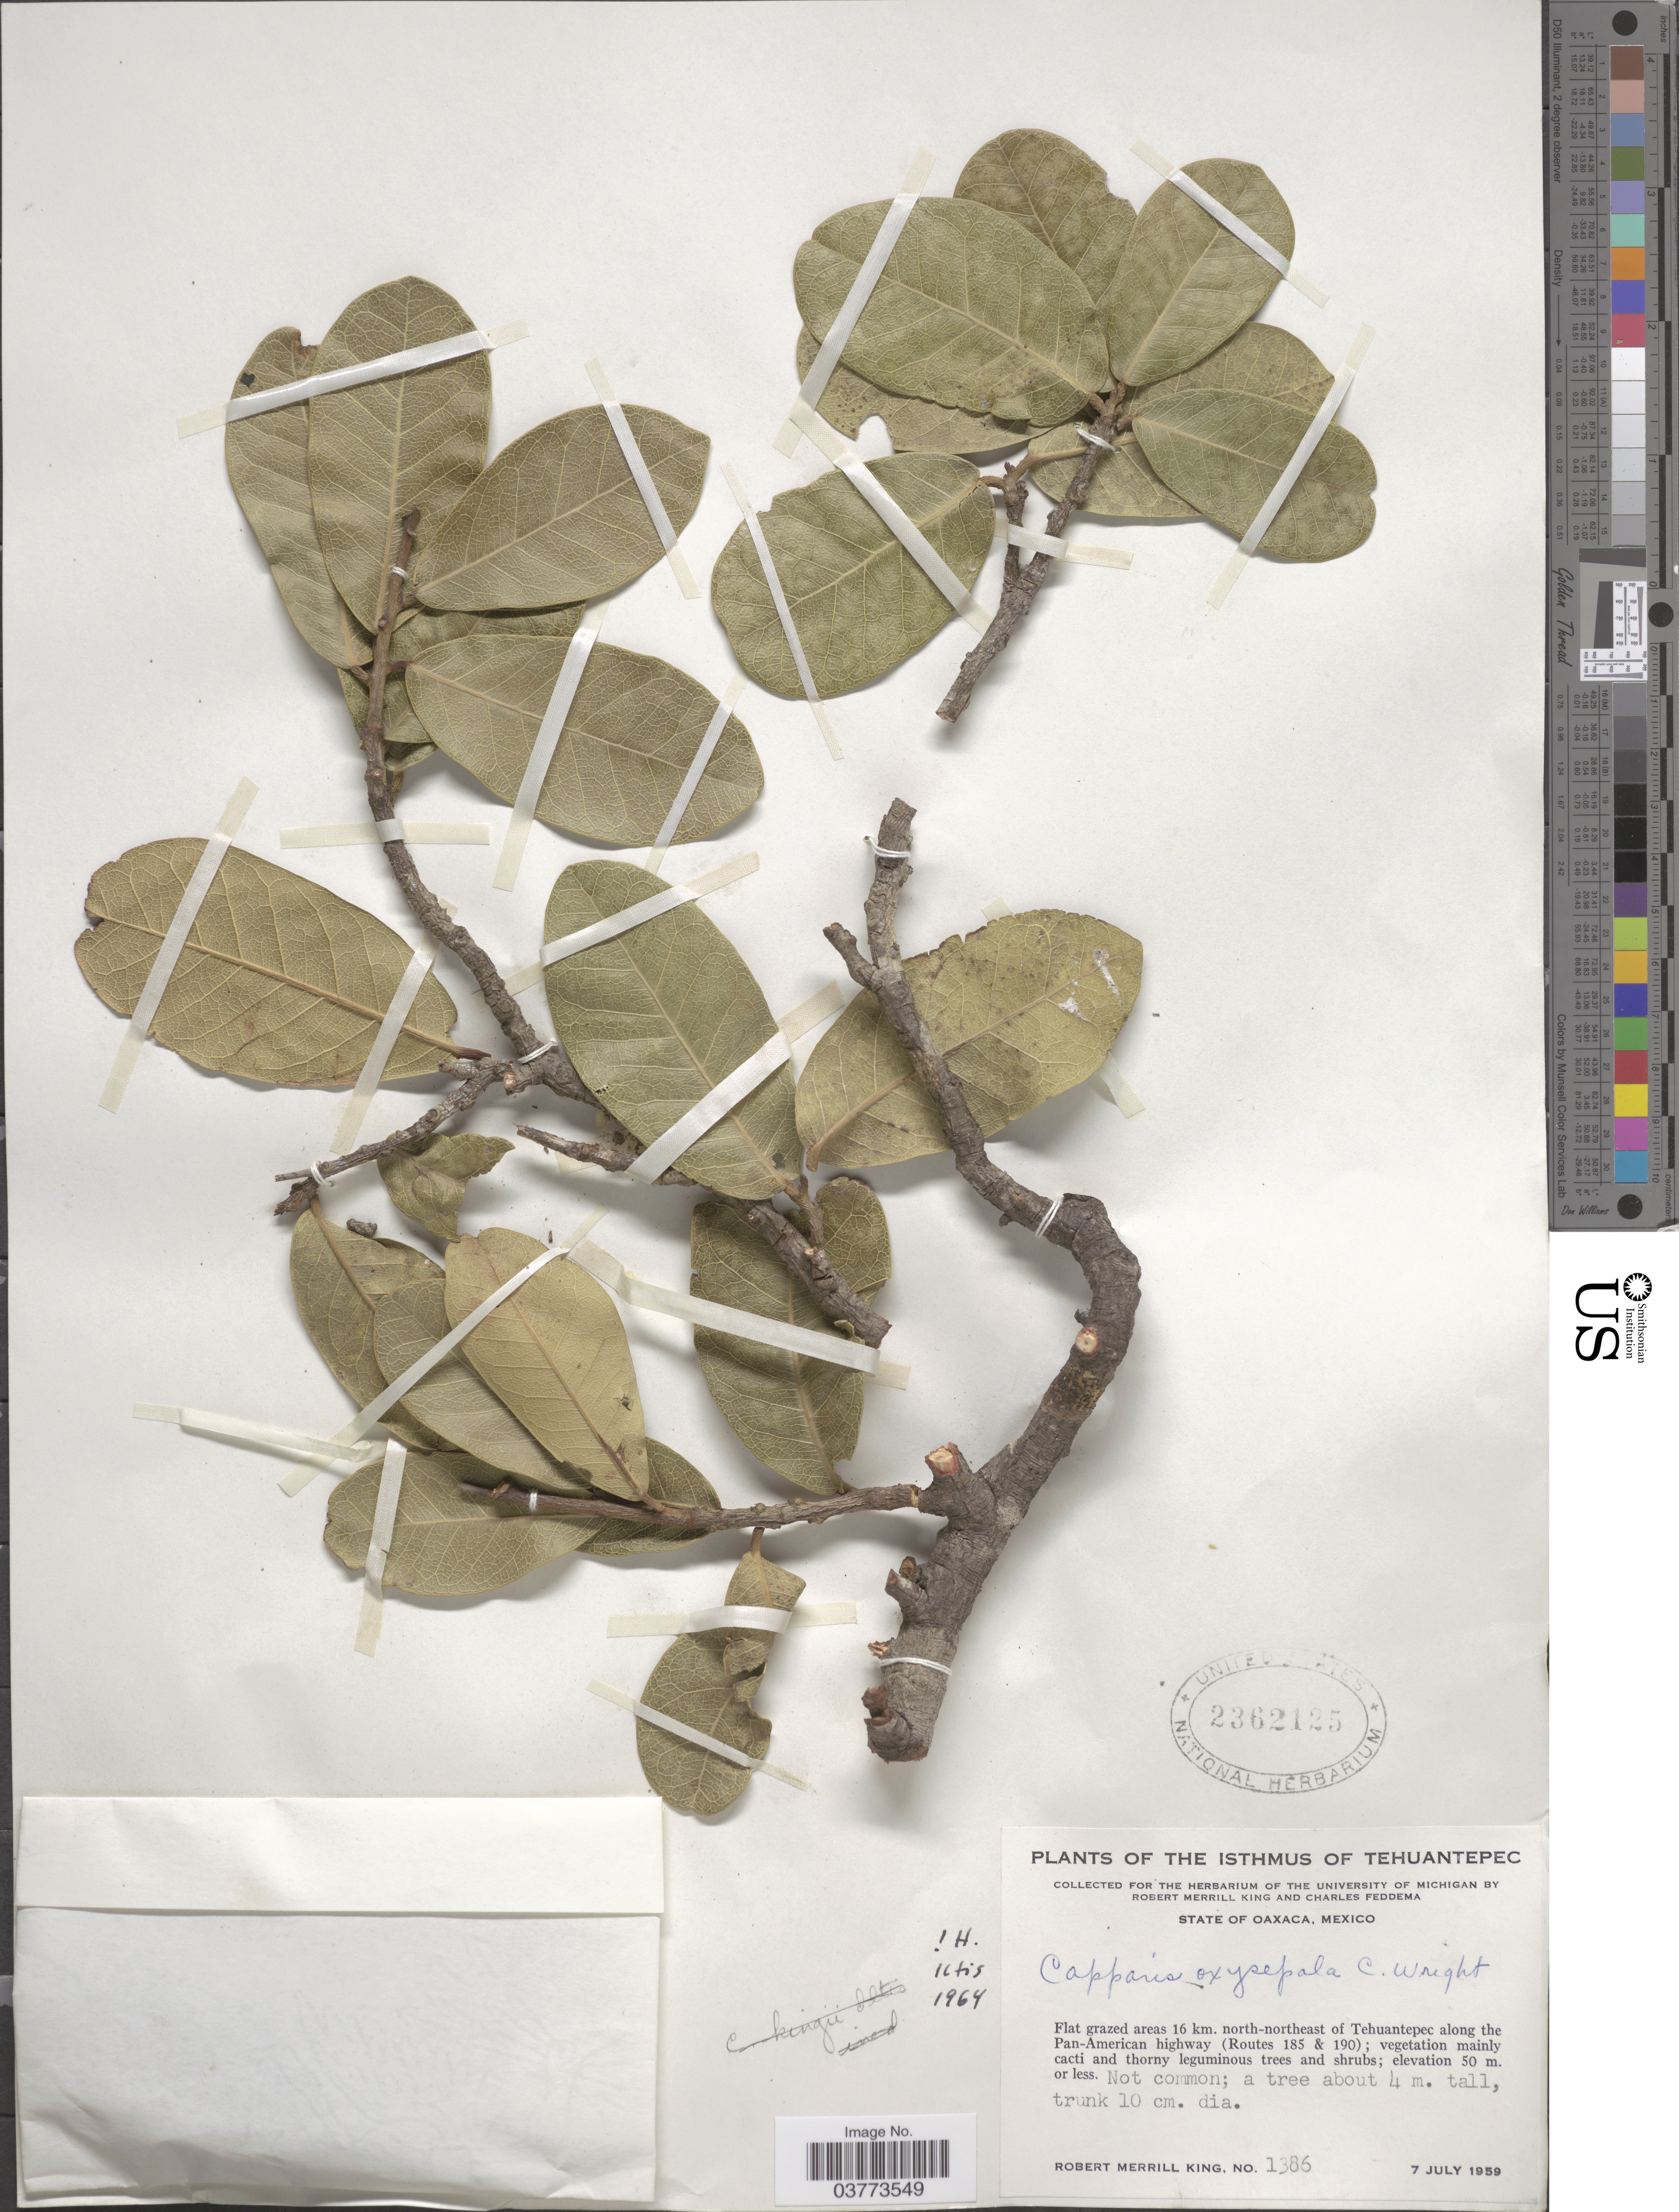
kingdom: Plantae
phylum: Tracheophyta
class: Magnoliopsida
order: Brassicales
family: Capparaceae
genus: Capparidastrum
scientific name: Capparidastrum pachaca subsp. oxysepalum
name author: (C. Wright ex Radlk.) Iltis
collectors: R. M. King & C. Feddema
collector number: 1386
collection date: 1959-07-07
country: Mexico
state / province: Oaxaca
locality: The Isthmus of Tehuantepec. 16 km. north-northeast of Tehuantepec along the Pan-American highway (Routes 185 & 190).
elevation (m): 50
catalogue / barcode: US 2362125